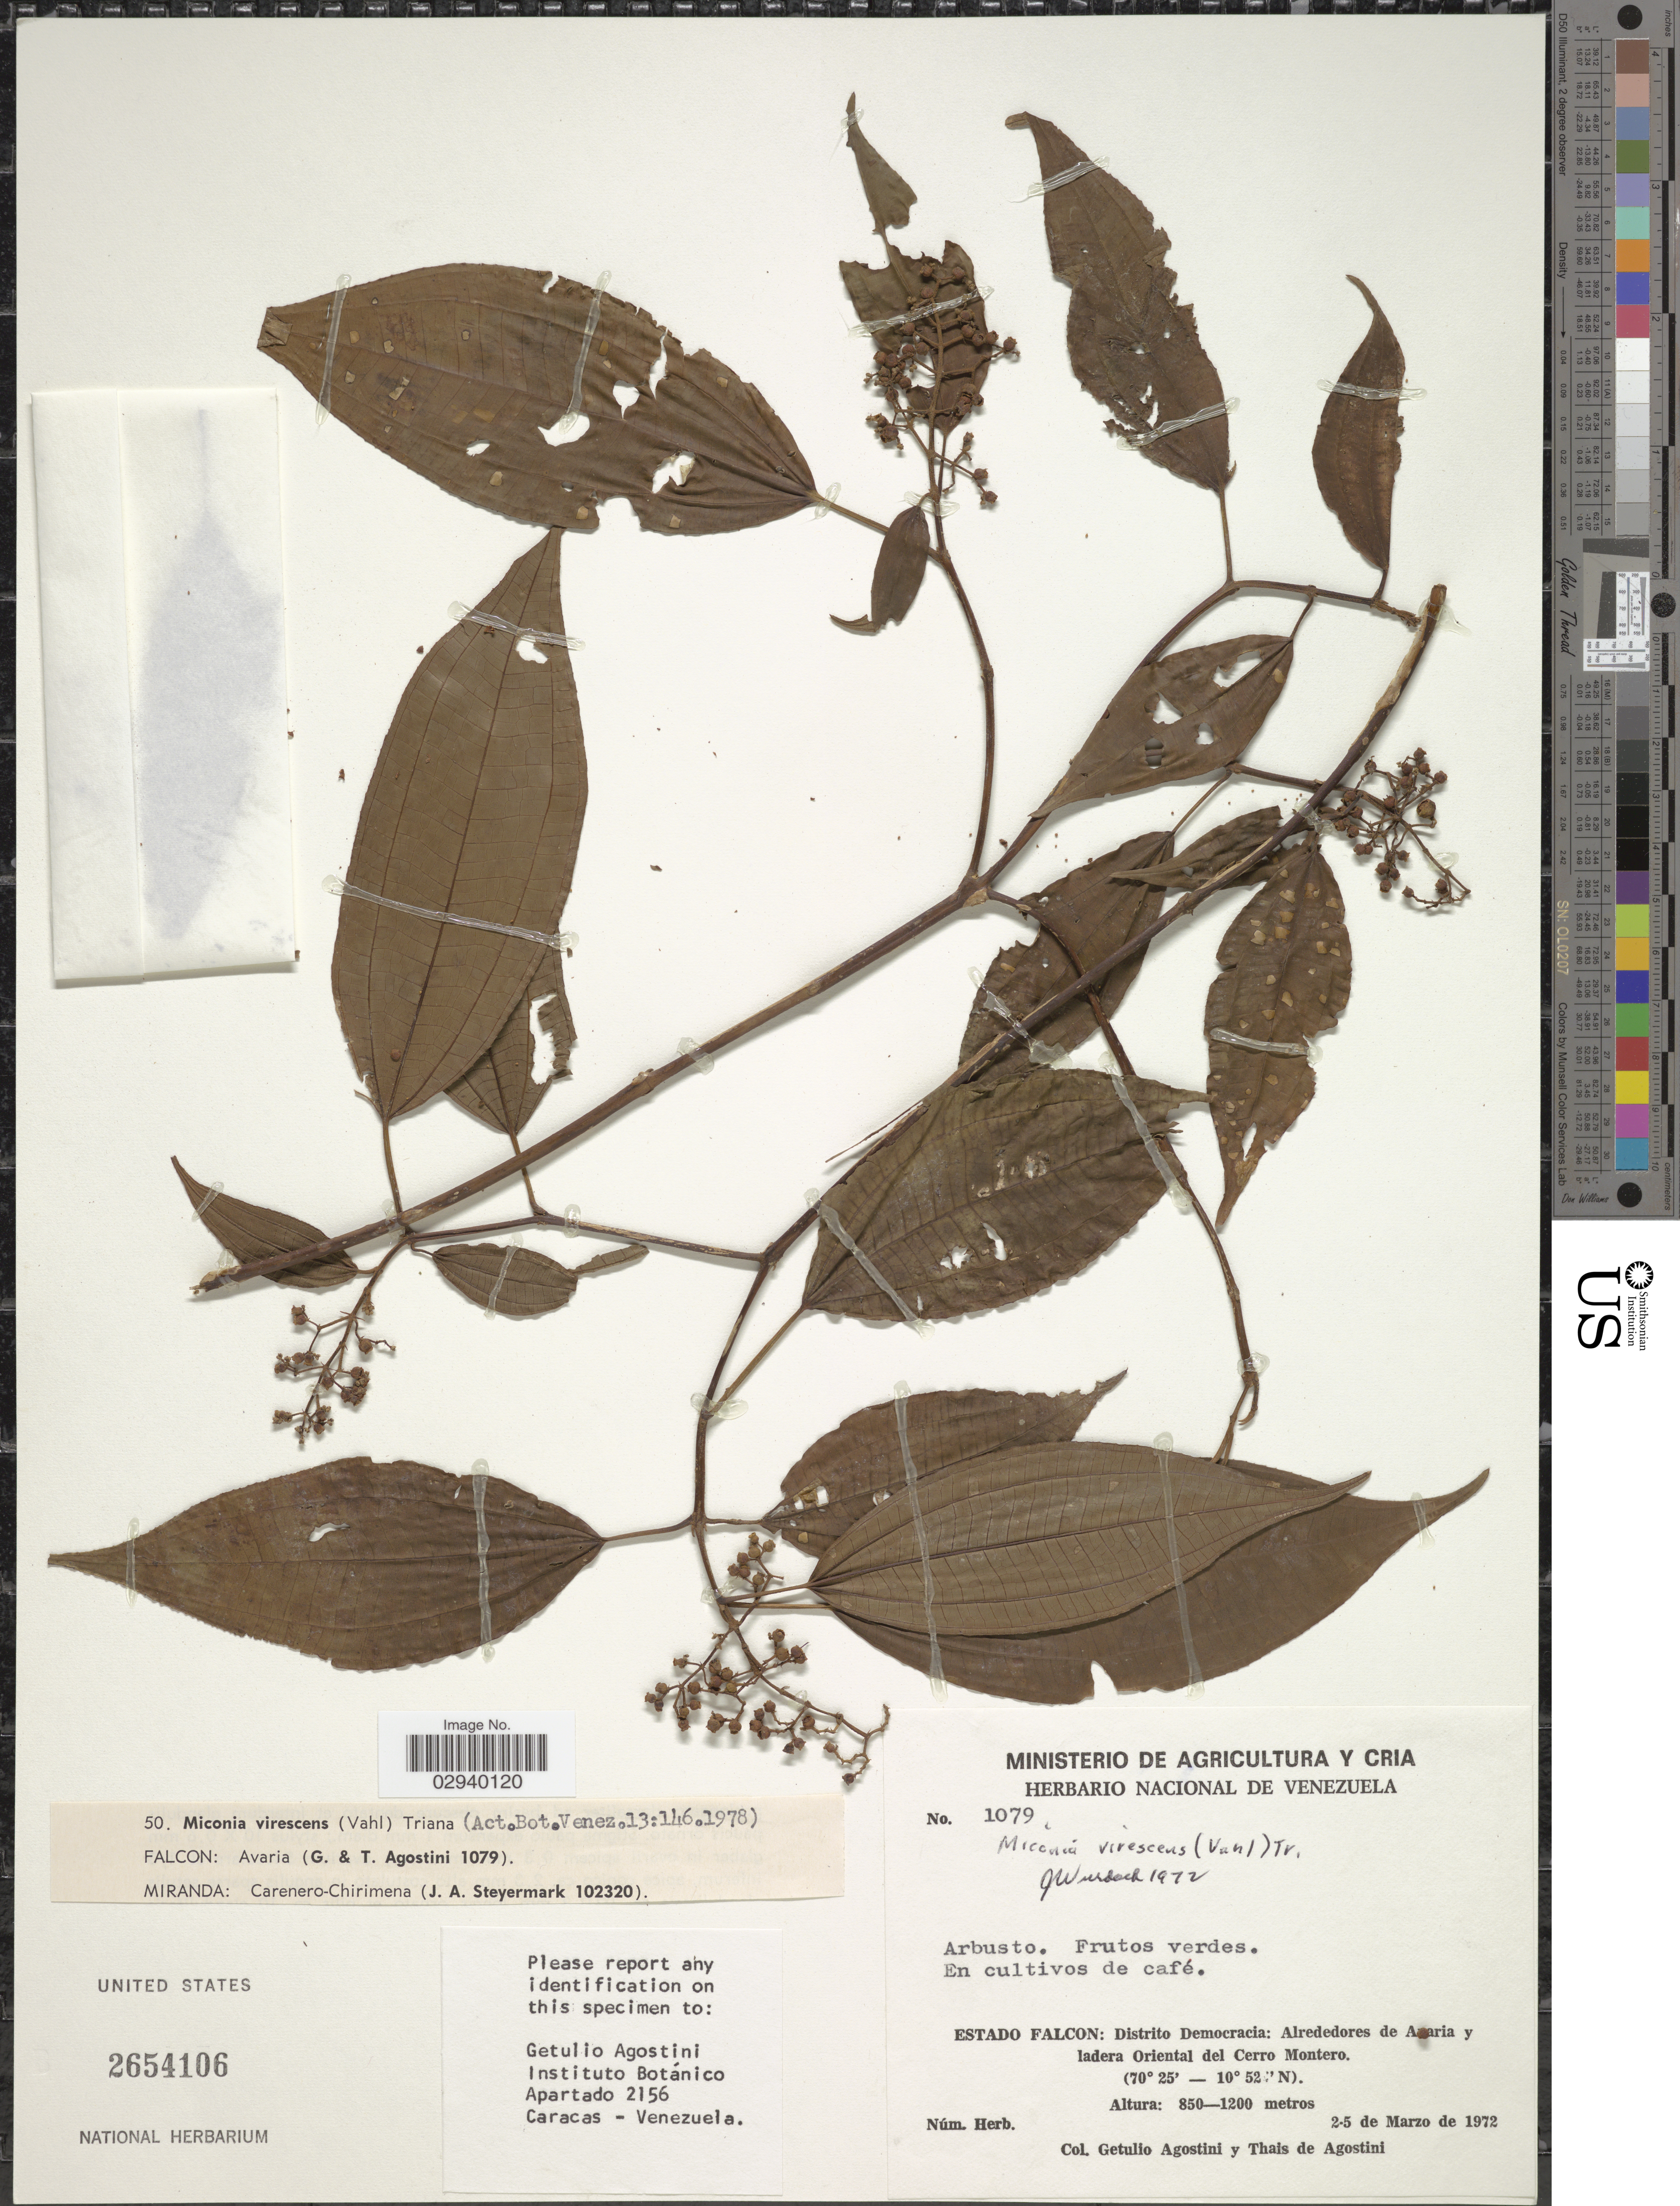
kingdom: Plantae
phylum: Tracheophyta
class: Magnoliopsida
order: Myrtales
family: Melastomataceae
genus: Miconia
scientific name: Miconia laevigata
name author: (L.) D. Don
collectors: G. Agostini & T. Agostini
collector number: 1079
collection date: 1972-03-02/1972-03-05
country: Venezuela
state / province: Falcon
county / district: Democracia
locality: En cultivos de café. Distrito Democracia: Alrededores de Avaria y ladera Oriental del Cerro Montero.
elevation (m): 850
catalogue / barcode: US 2654106